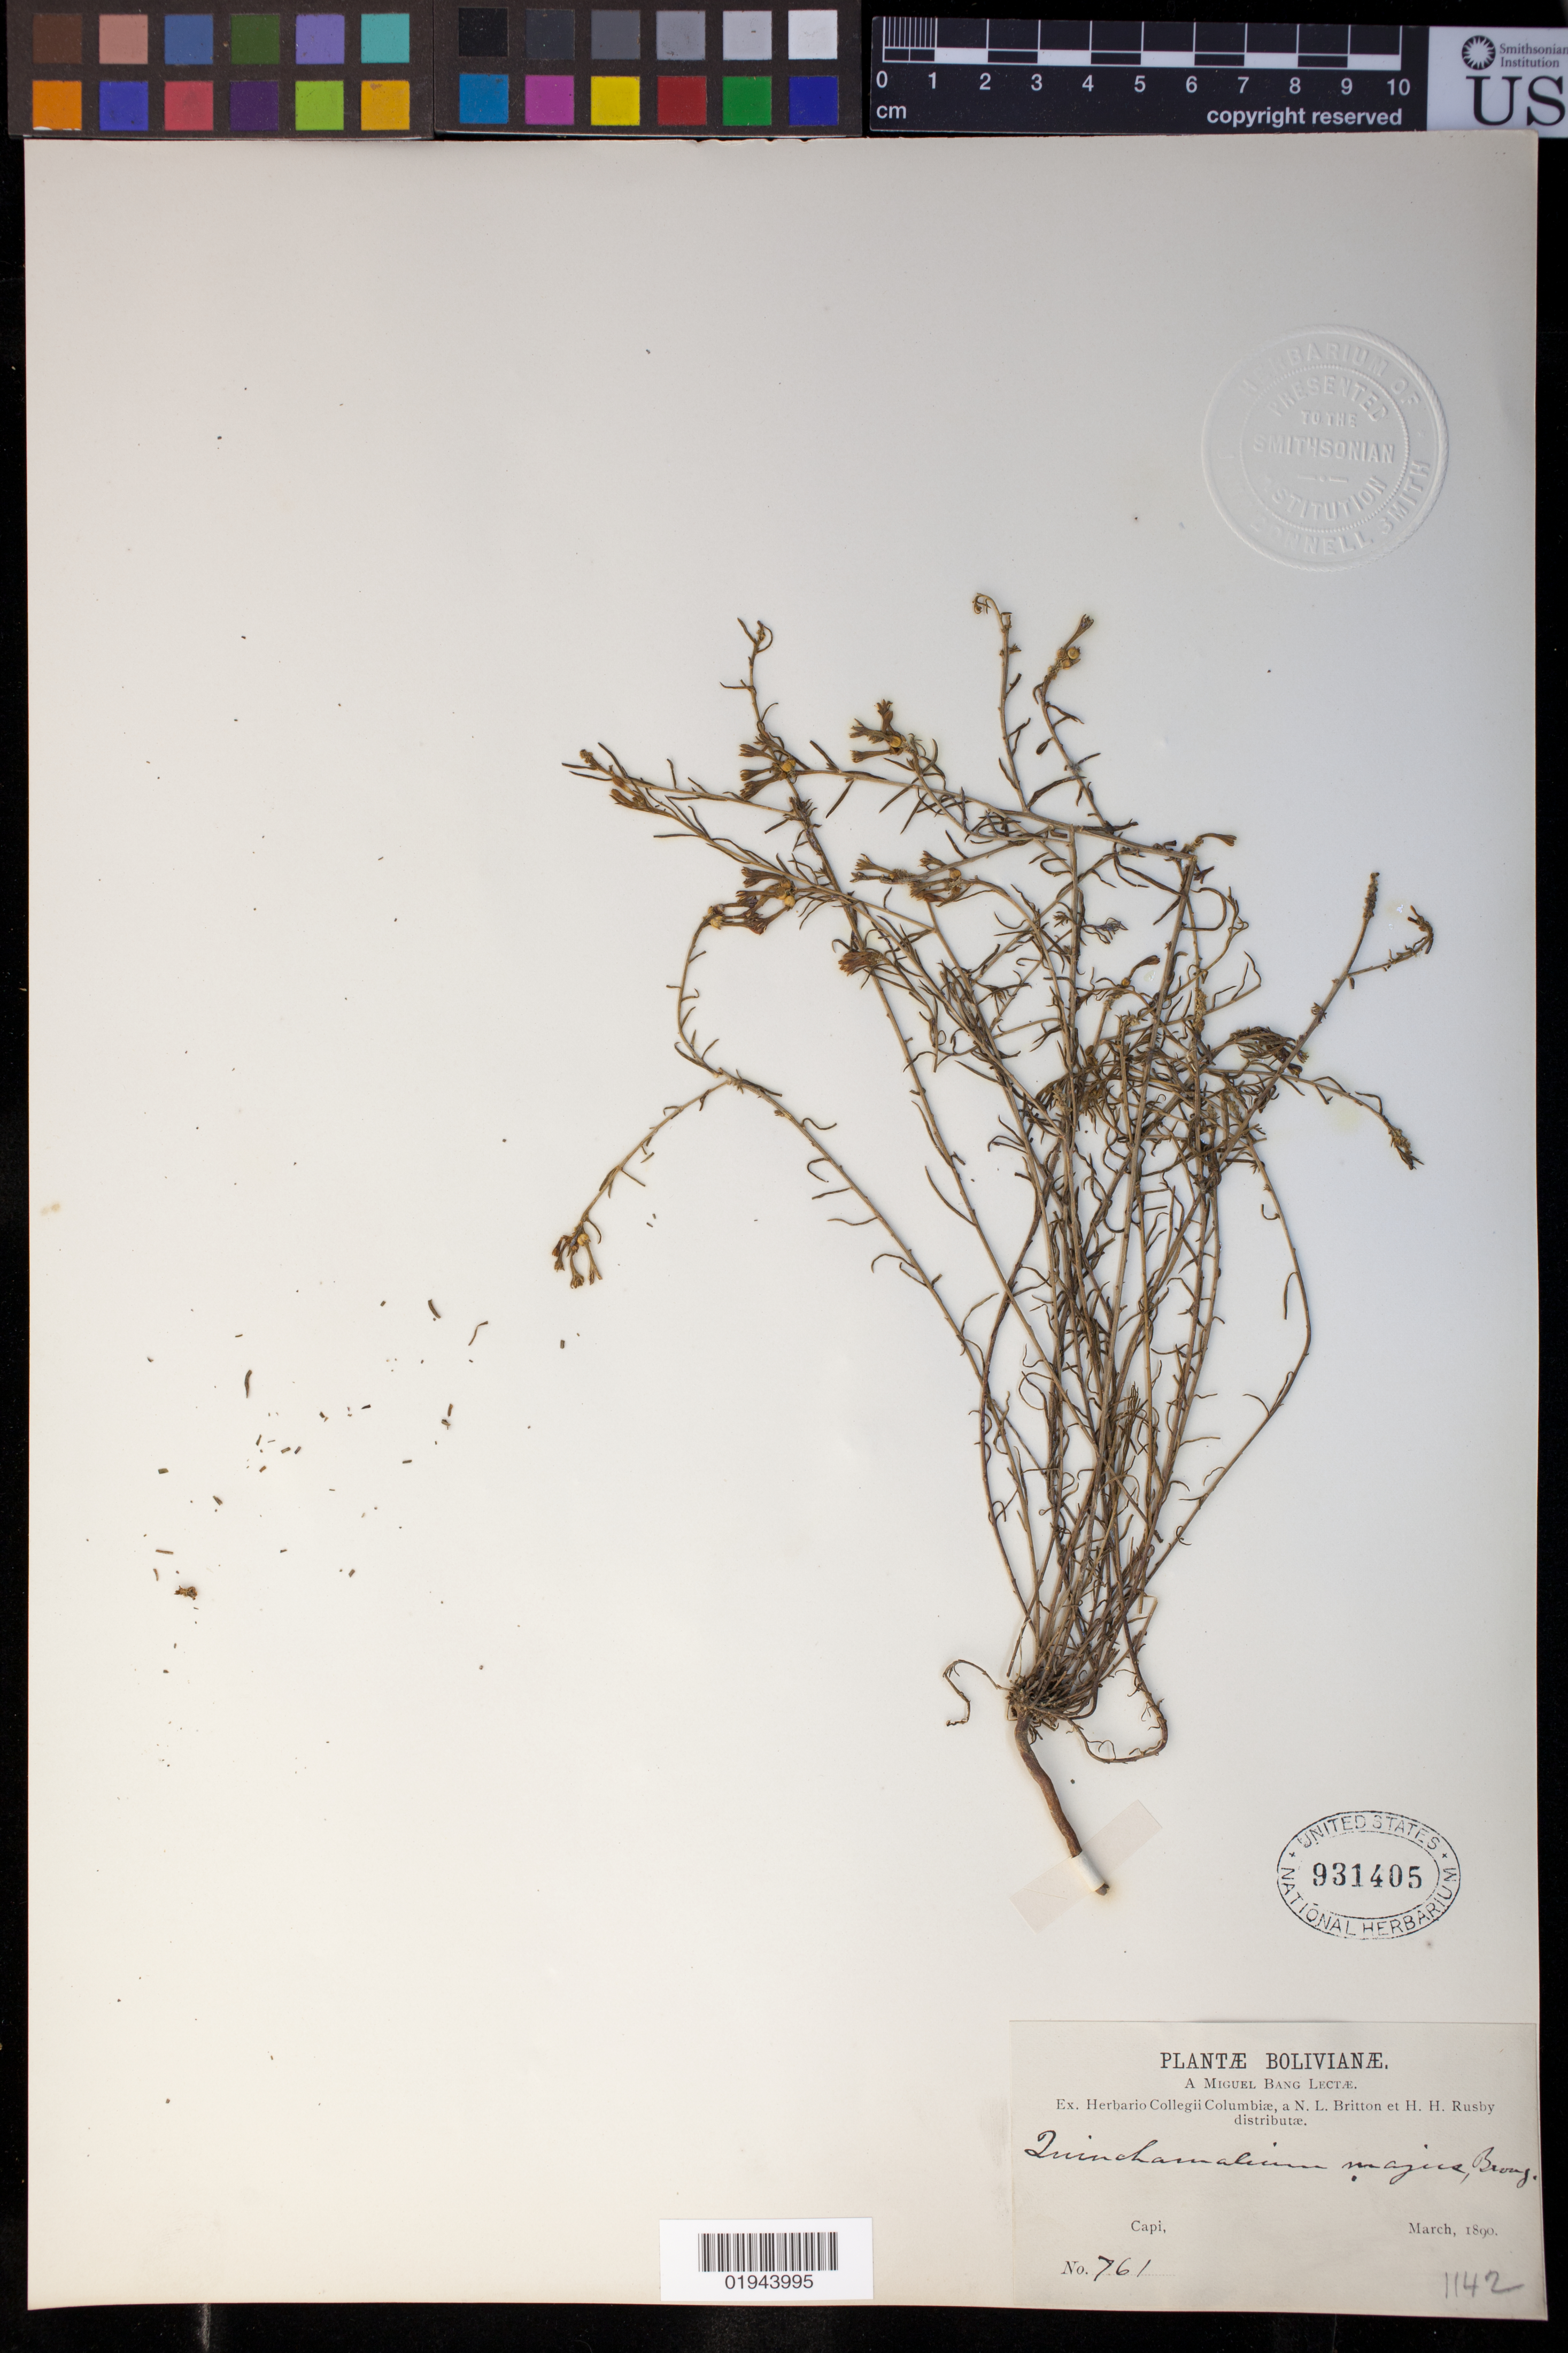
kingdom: Plantae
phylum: Tracheophyta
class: Magnoliopsida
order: Santalales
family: Schoepfiaceae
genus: Quinchamalium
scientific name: Quinchamalium chilense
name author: Molina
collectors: M. Bang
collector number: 761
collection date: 1890-03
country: Bolivia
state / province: Oruro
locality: Capi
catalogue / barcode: US 931405